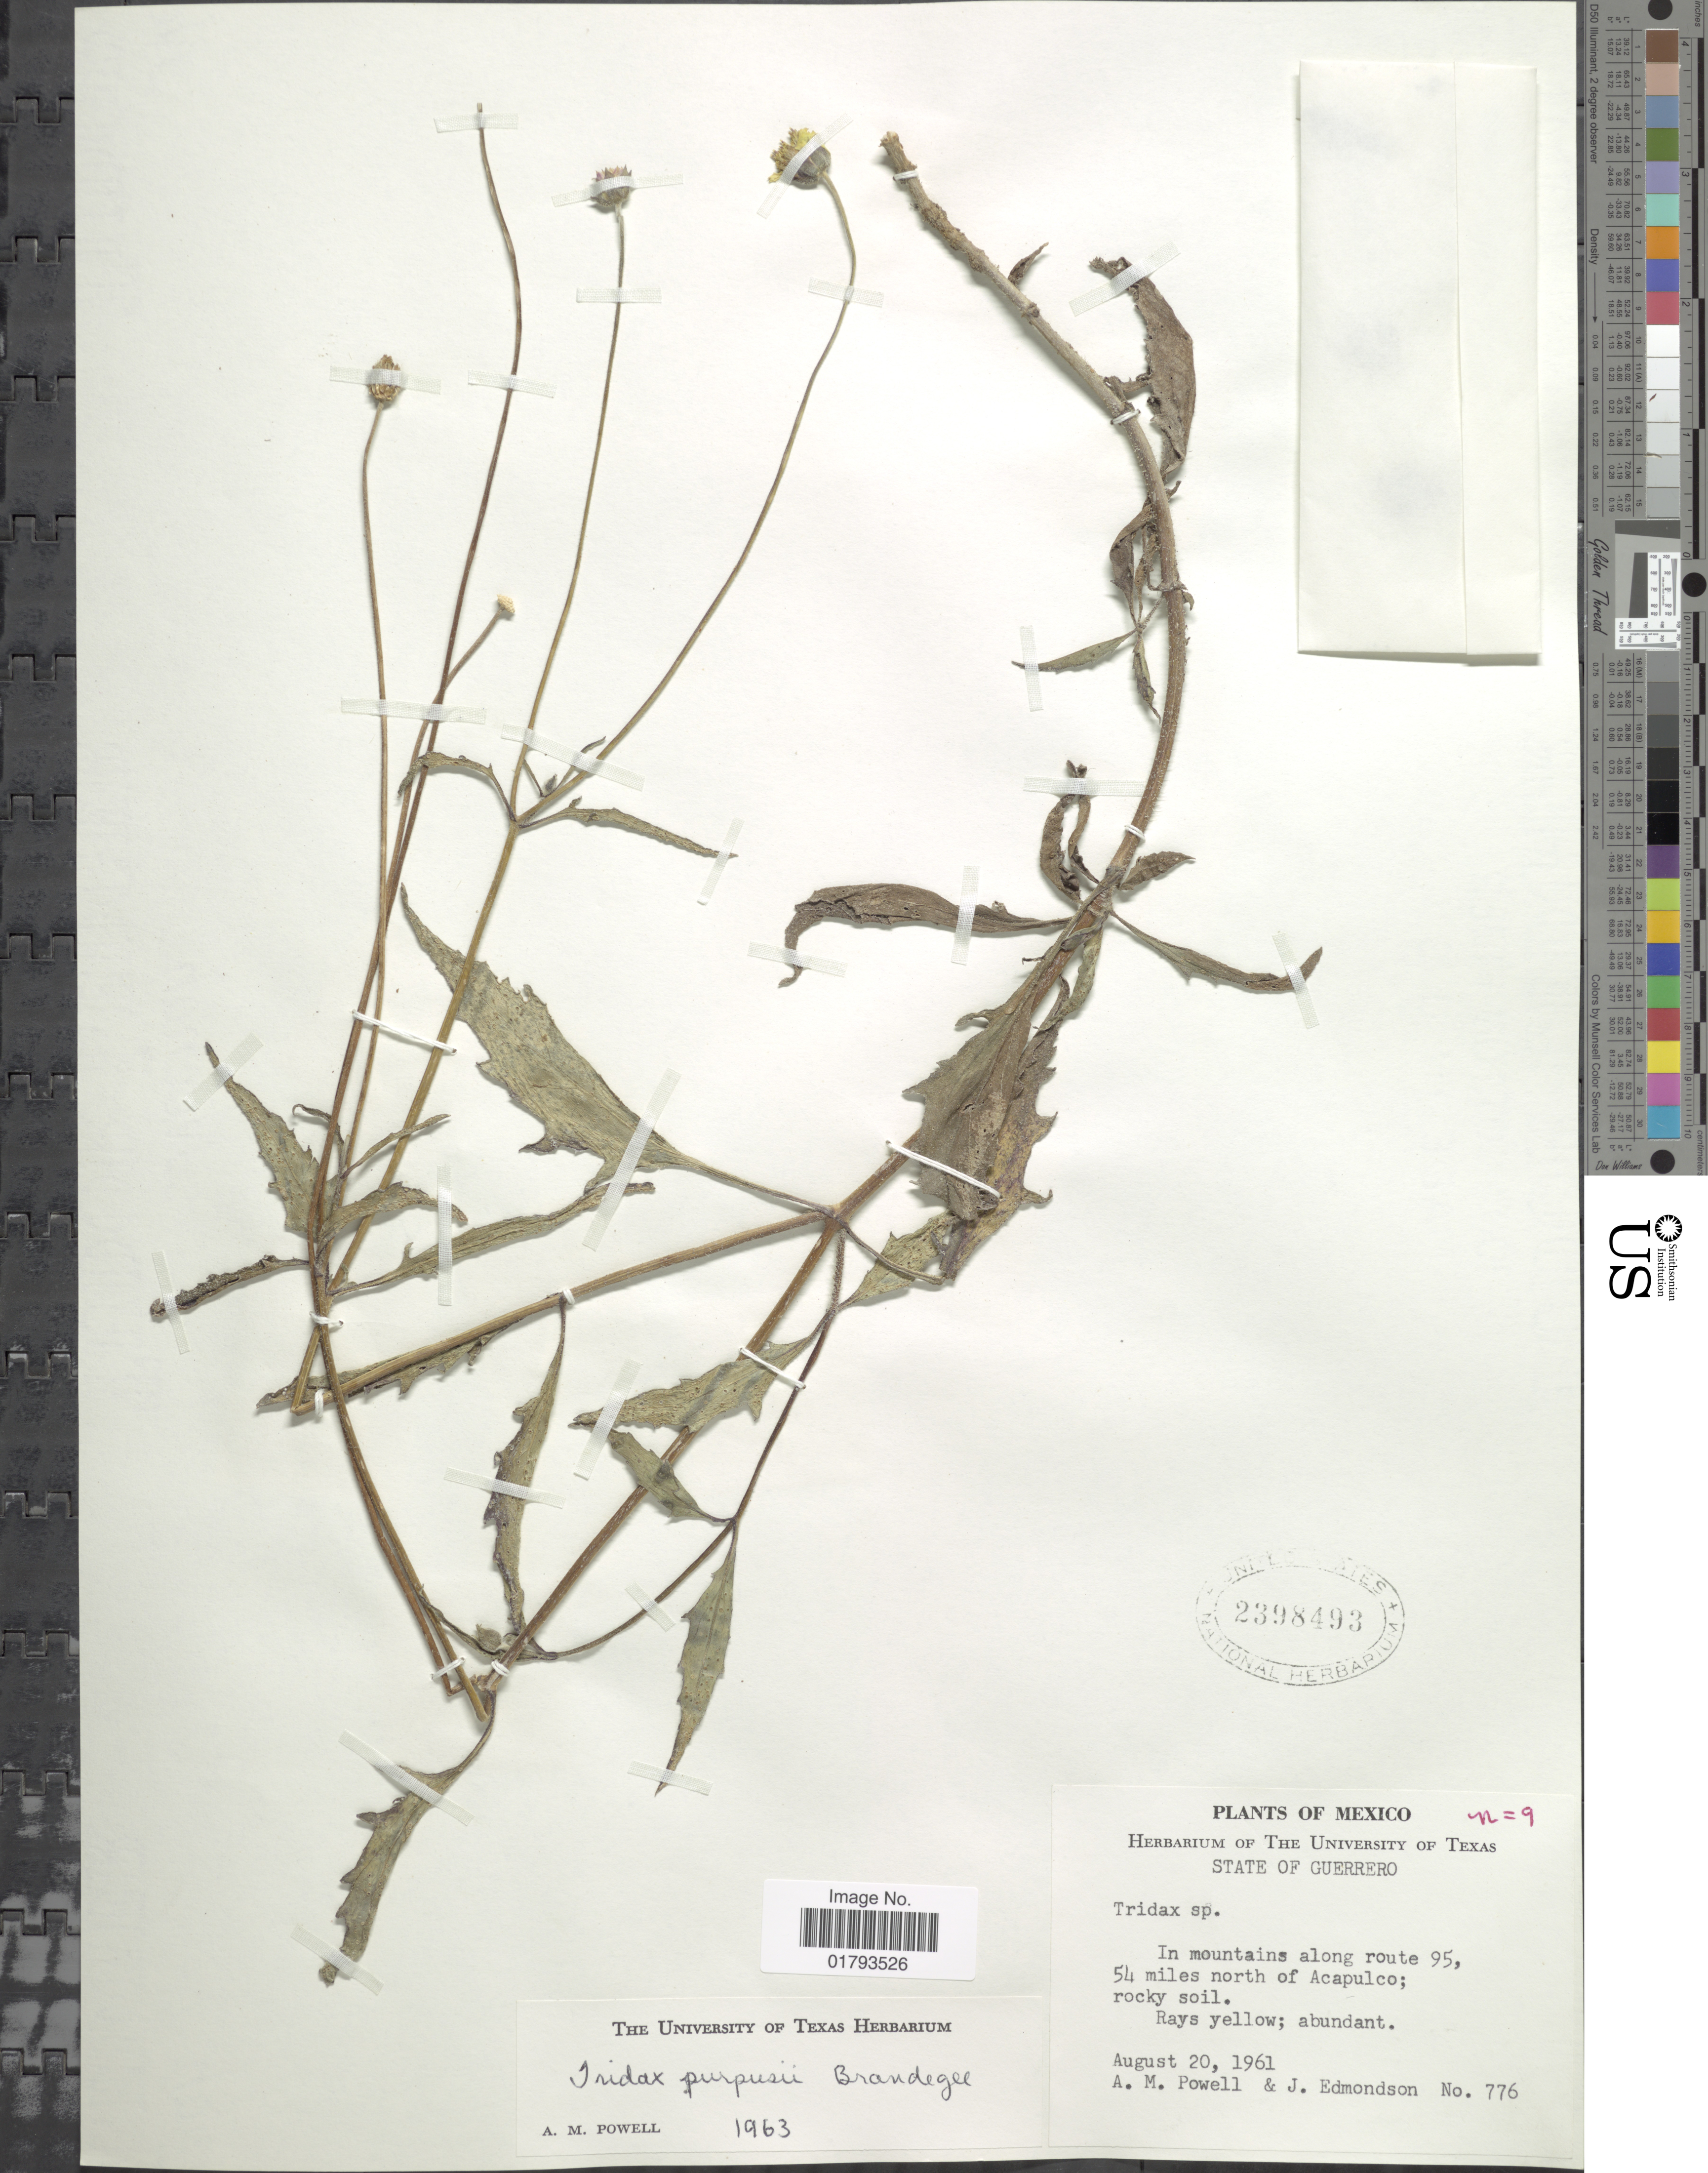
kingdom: Plantae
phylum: Tracheophyta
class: Magnoliopsida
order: Asterales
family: Asteraceae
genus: Tridax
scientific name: Tridax purpusii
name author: Brandg.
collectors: A. M. Powell & J. Edmondson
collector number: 776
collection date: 1961-08-20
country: Mexico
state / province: Guerrero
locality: State of Guerrero. In mountains along route 95, 54 miles north of Acapulco.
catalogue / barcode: US 2398493